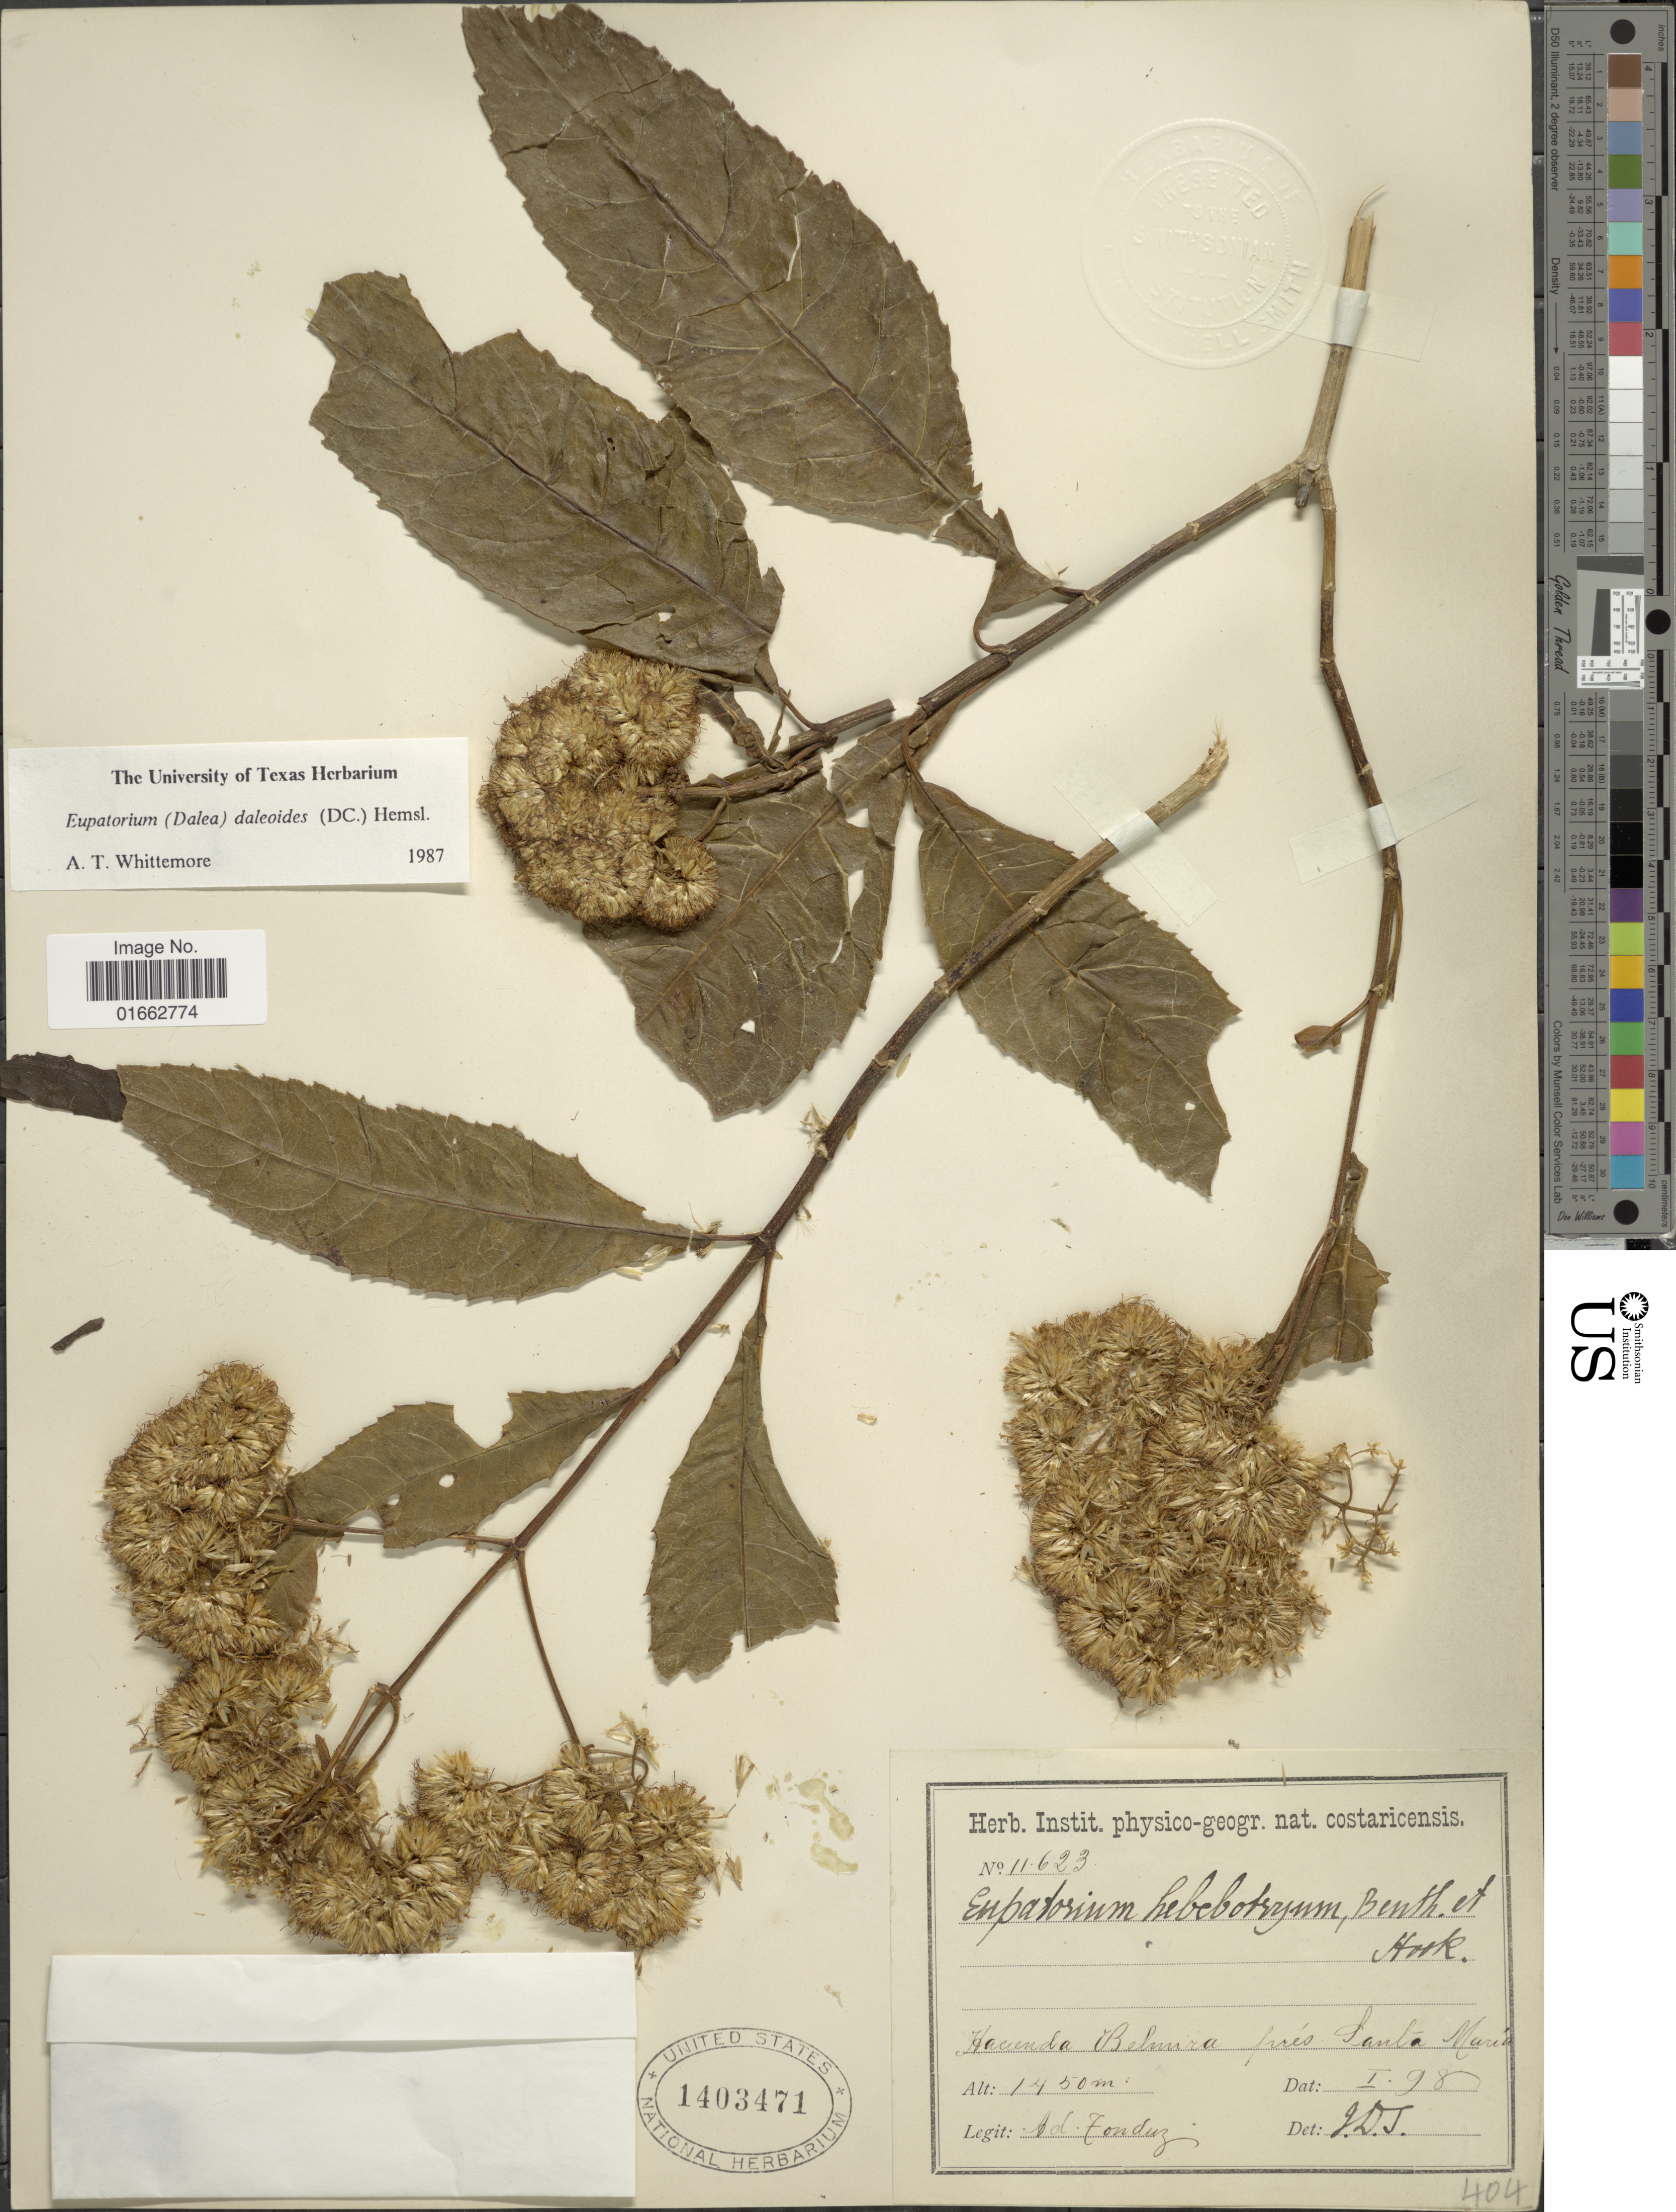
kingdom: Plantae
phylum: Tracheophyta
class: Magnoliopsida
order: Asterales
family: Asteraceae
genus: Critonia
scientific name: Critonia daleoides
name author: DC.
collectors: A. Tonduz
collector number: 11623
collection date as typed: Transcribed d/m/y: /1/98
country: Costa Rica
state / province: San José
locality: Hacienda Belmira prés Santa María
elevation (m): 1450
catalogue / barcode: US 1403471